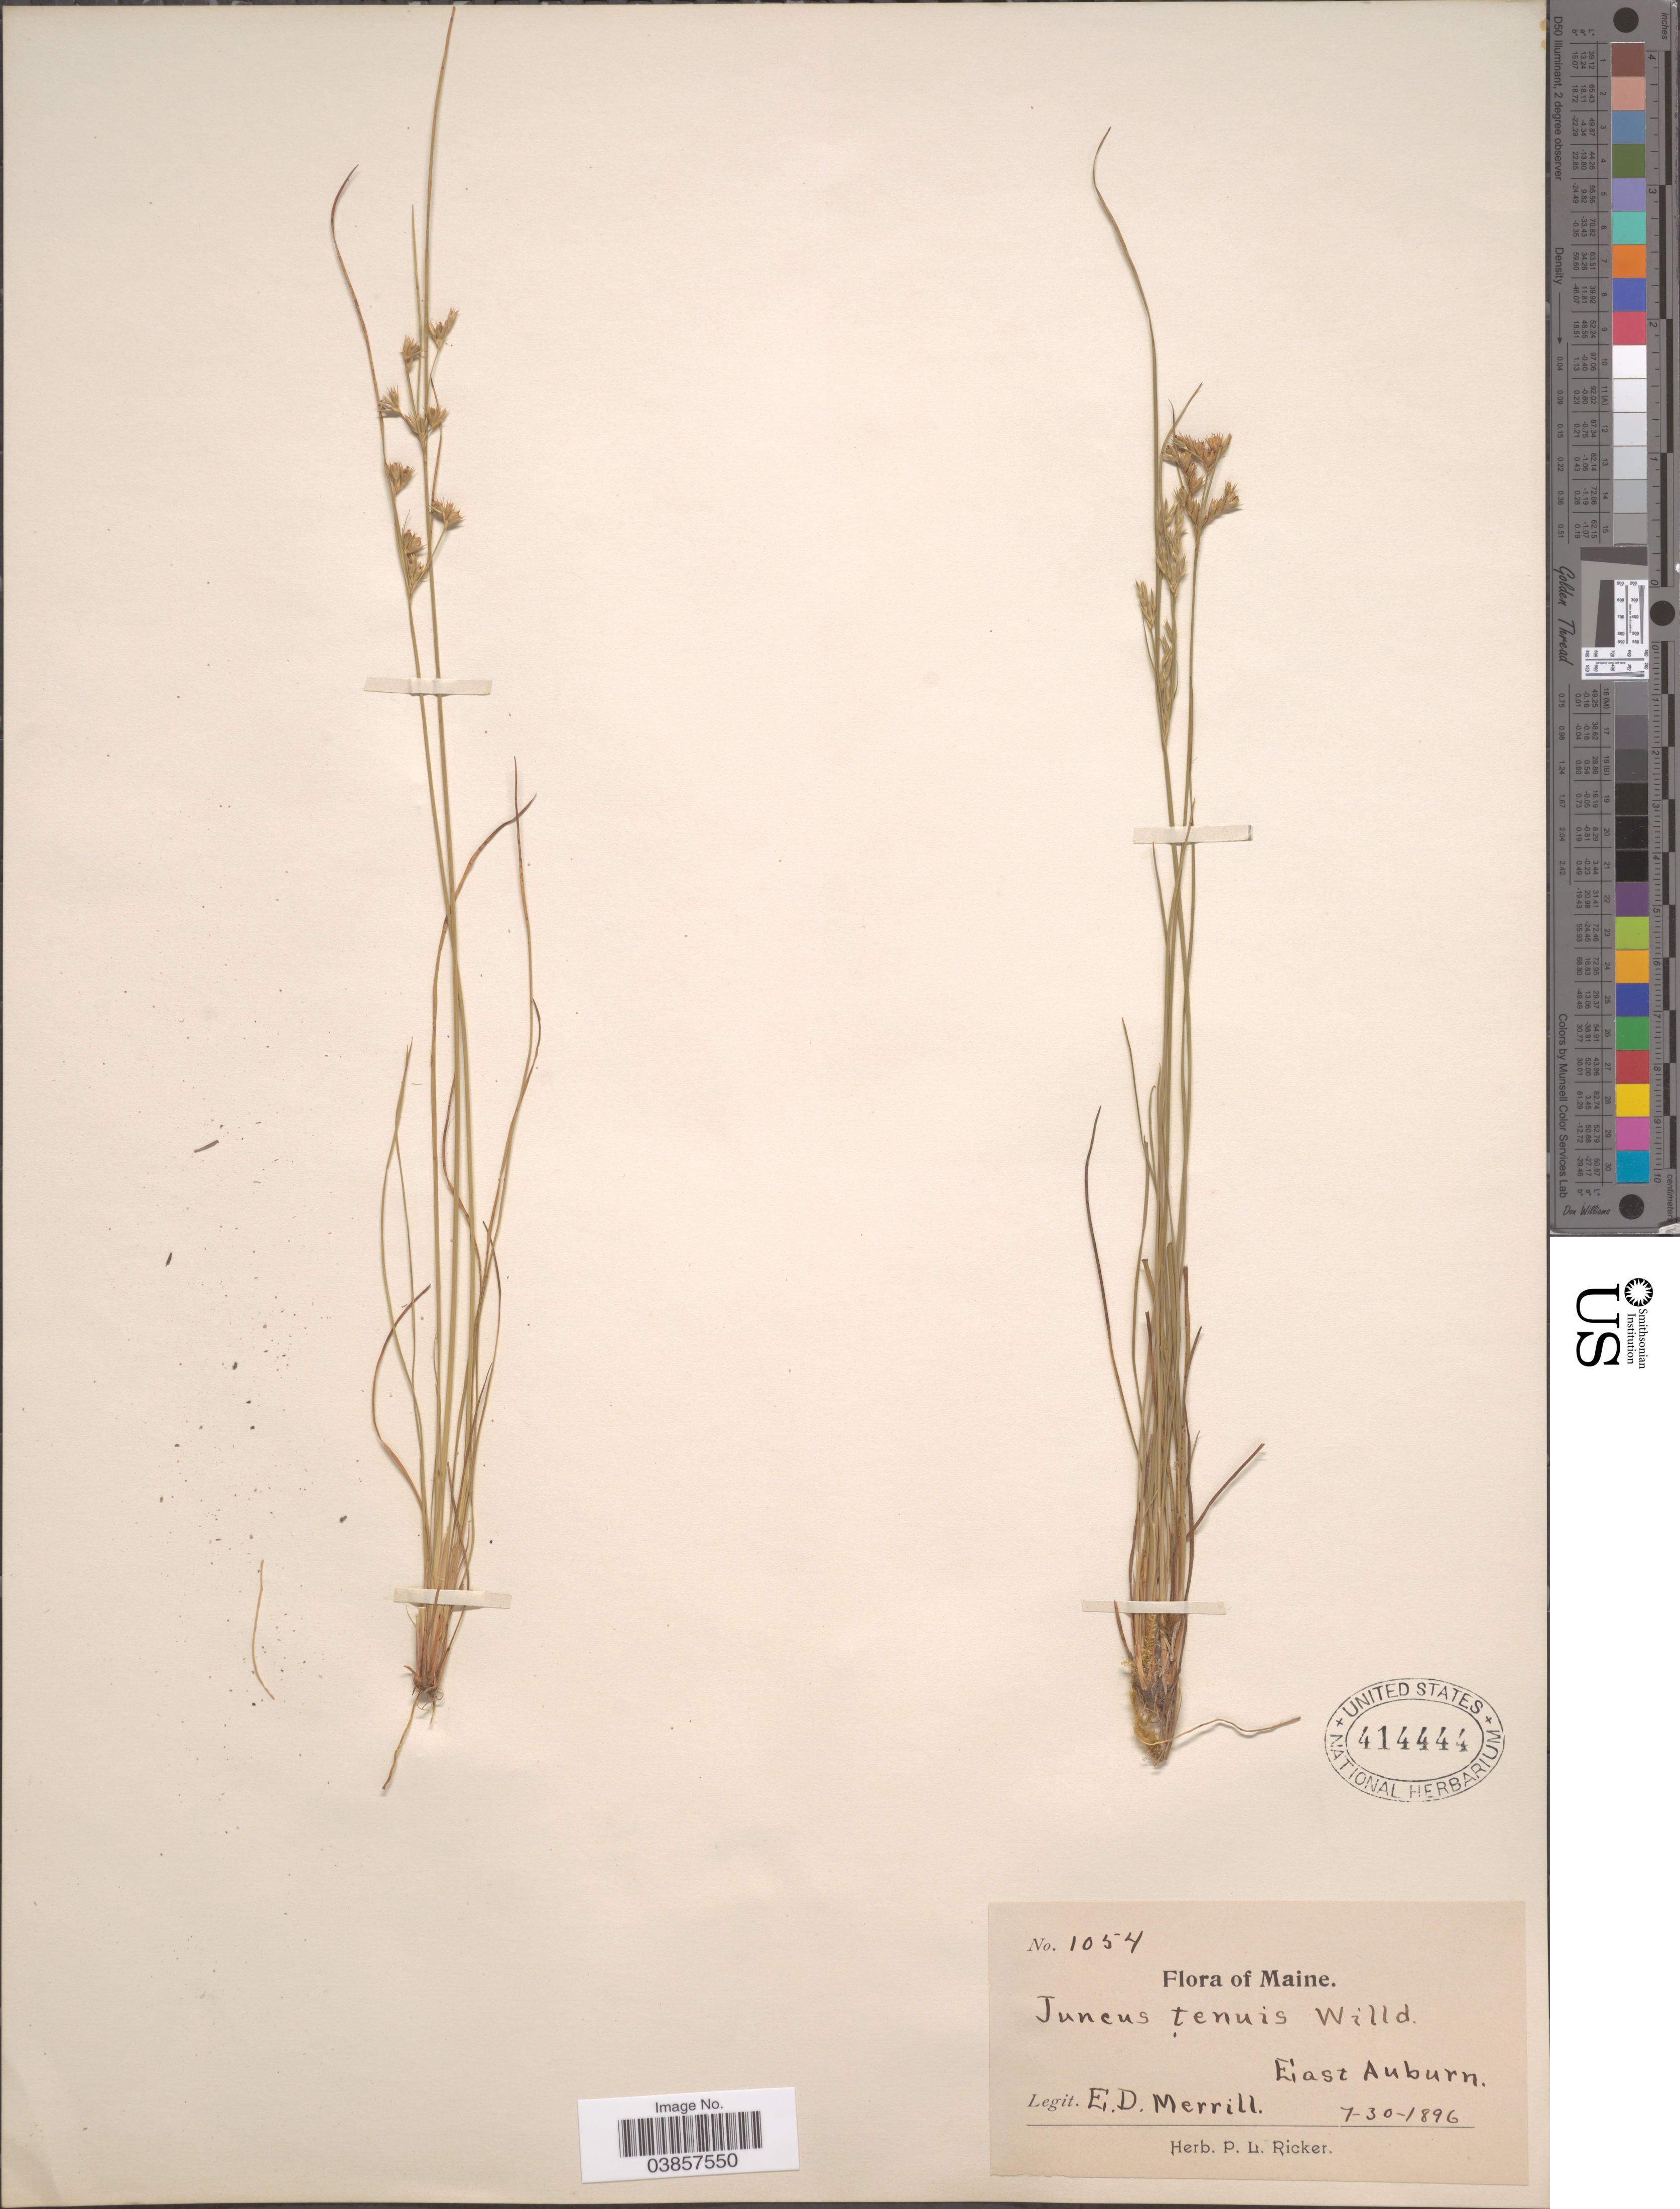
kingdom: Plantae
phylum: Tracheophyta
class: Liliopsida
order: Poales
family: Juncaceae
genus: Juncus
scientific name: Juncus tenuis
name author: Willd.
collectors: E. D. Merrill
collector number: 1054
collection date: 1896-07-30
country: United States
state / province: Maine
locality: East Auburn.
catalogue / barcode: US 414444